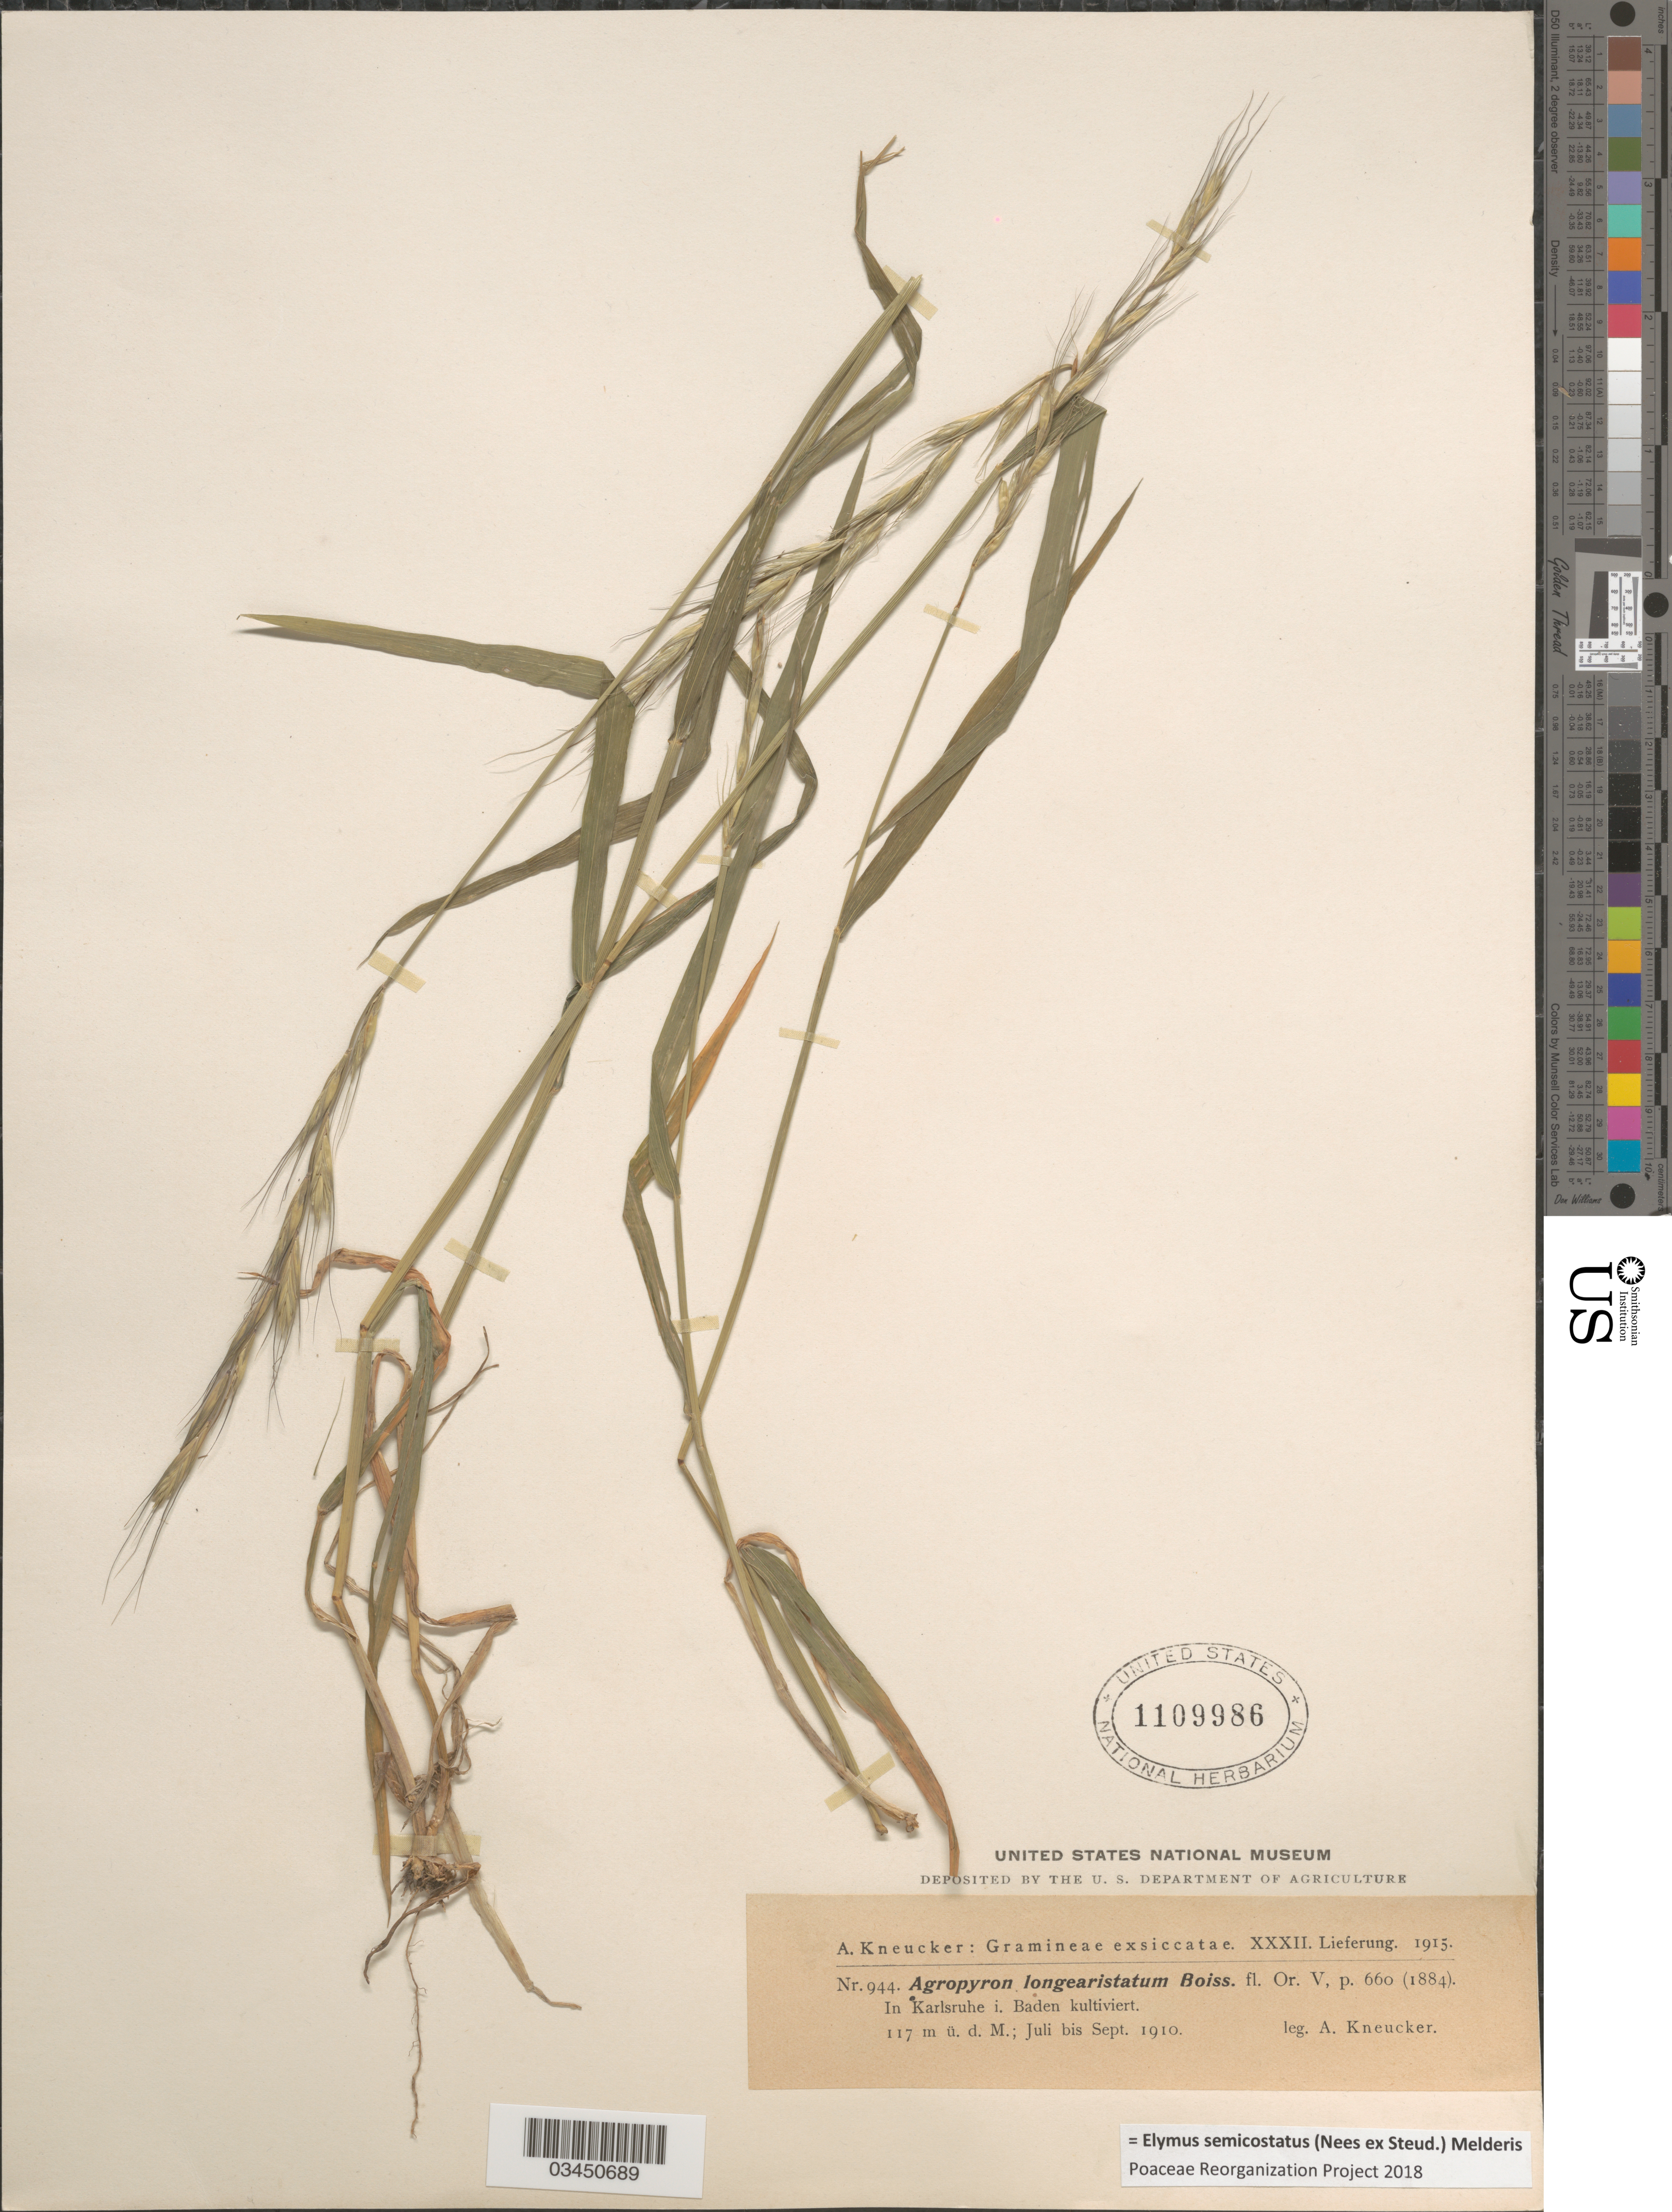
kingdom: Plantae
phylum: Tracheophyta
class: Liliopsida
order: Poales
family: Poaceae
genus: Elymus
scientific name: Elymus semicostatus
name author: (Nees ex Steud.) Melderis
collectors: A. Kneucker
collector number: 944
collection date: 1910-07/1910-09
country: Germany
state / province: Baden-Württemberg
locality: In Karlsruhe i. Baden kultiviert.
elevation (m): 117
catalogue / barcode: US 1109986